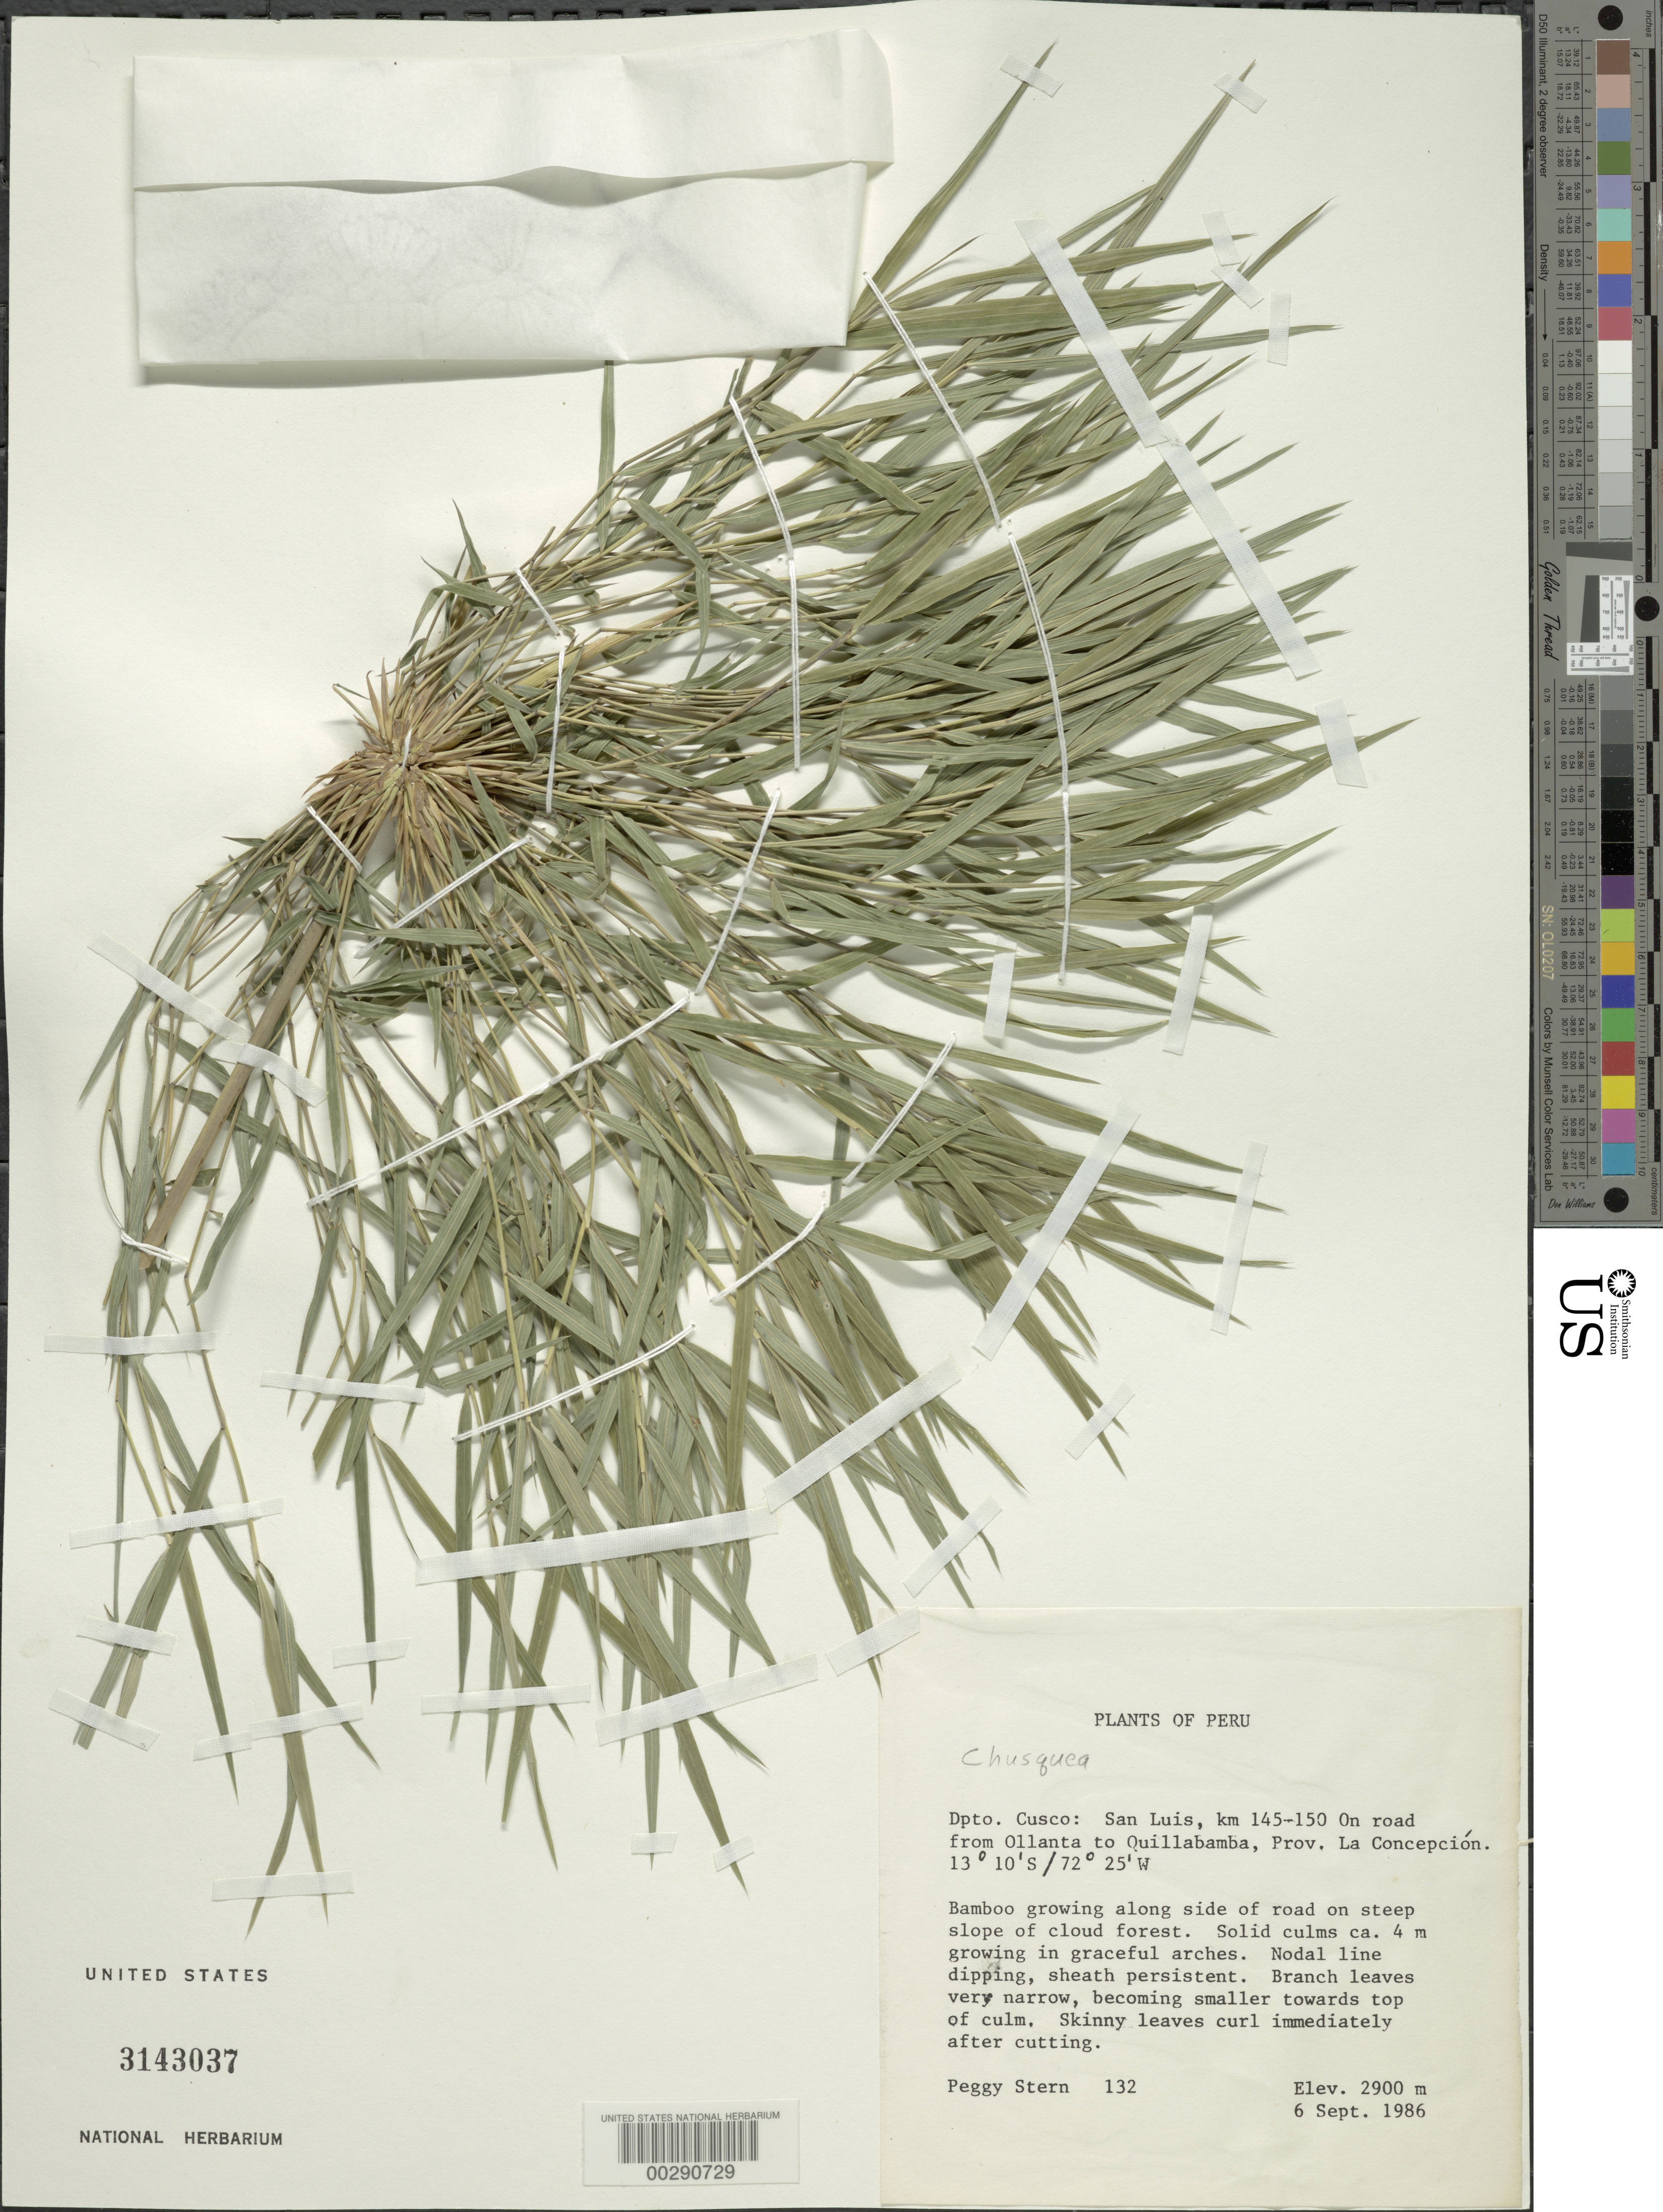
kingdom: Plantae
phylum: Tracheophyta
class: Liliopsida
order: Poales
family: Poaceae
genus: Chusquea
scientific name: Chusquea sp.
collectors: P. Stern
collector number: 132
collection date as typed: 06 Sep 1986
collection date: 1986-09-06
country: Peru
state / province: Cusco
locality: San Luis, km 145-150 on road from Ollanta to Quillabamba, Prov. La Concepción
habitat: Along side of road on steep slope of cloud forest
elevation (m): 2900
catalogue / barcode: US 3143037